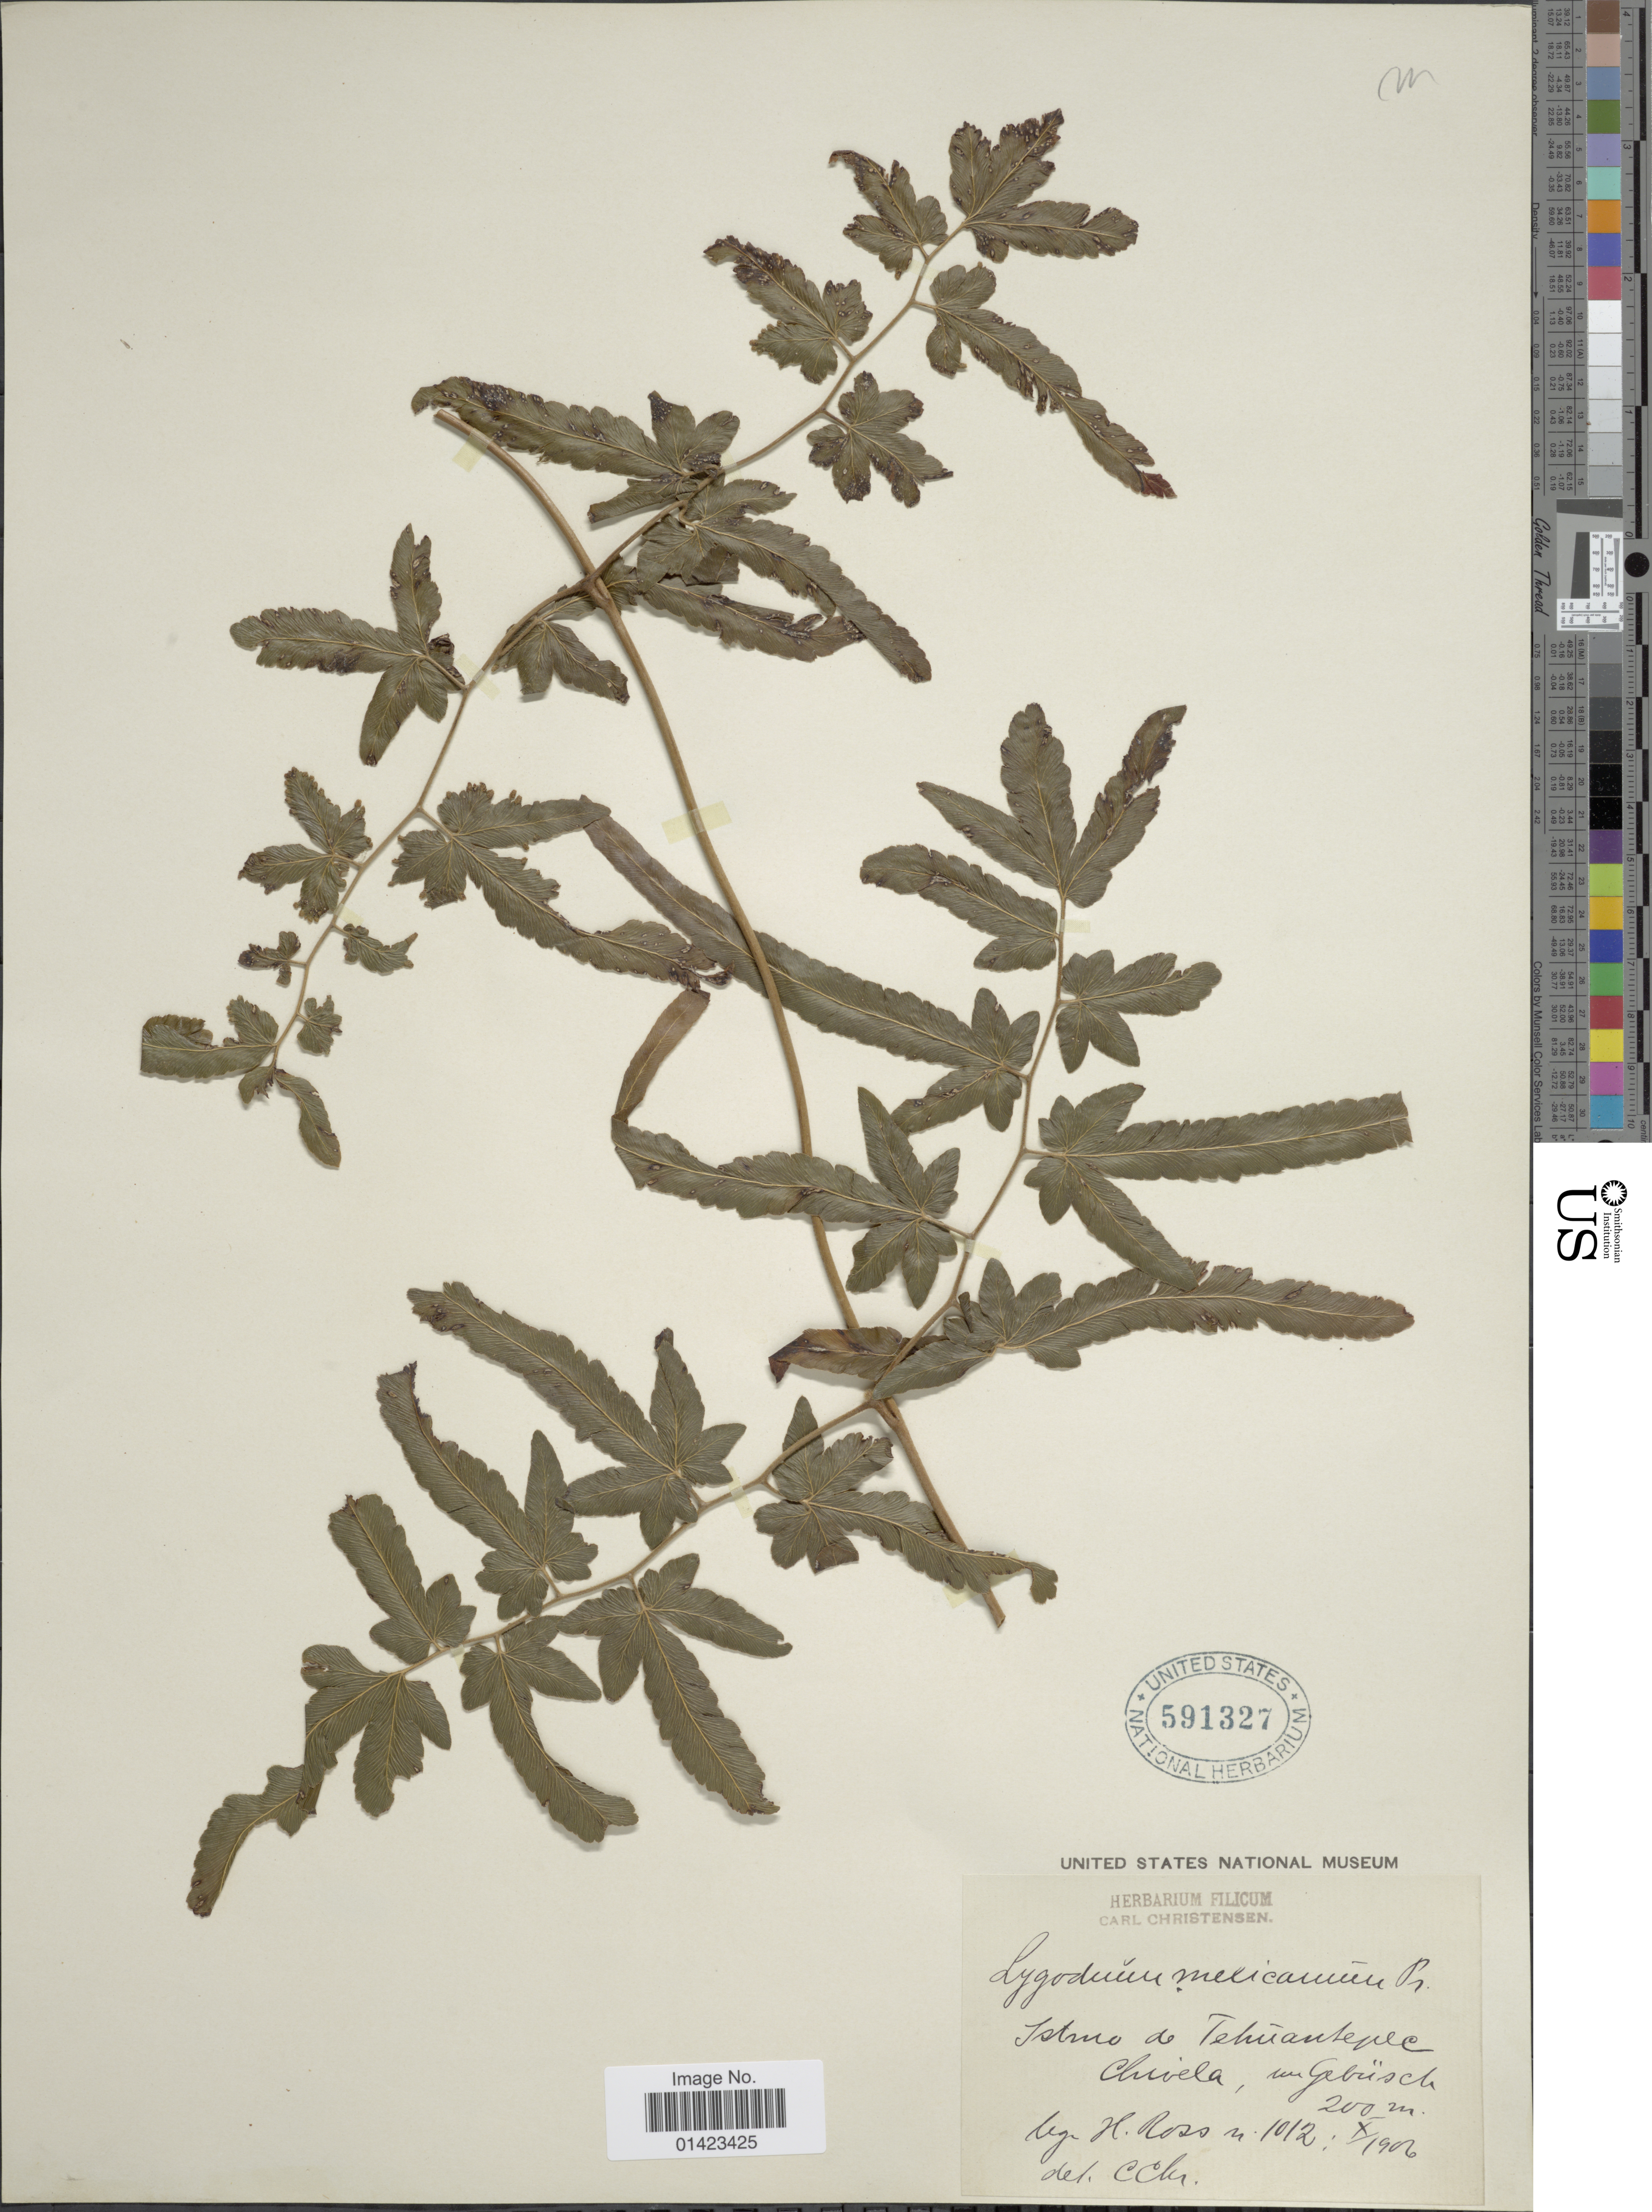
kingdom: Plantae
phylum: Tracheophyta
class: Polypodiopsida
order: Schizaeales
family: Lygodiaceae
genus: Lygodium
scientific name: Lygodium venustum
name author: Sw.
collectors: H. Ross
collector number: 1012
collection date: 1906-10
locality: Isturo de Tehuantepec, Chivela, um gebusch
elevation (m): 200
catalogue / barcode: US 591327